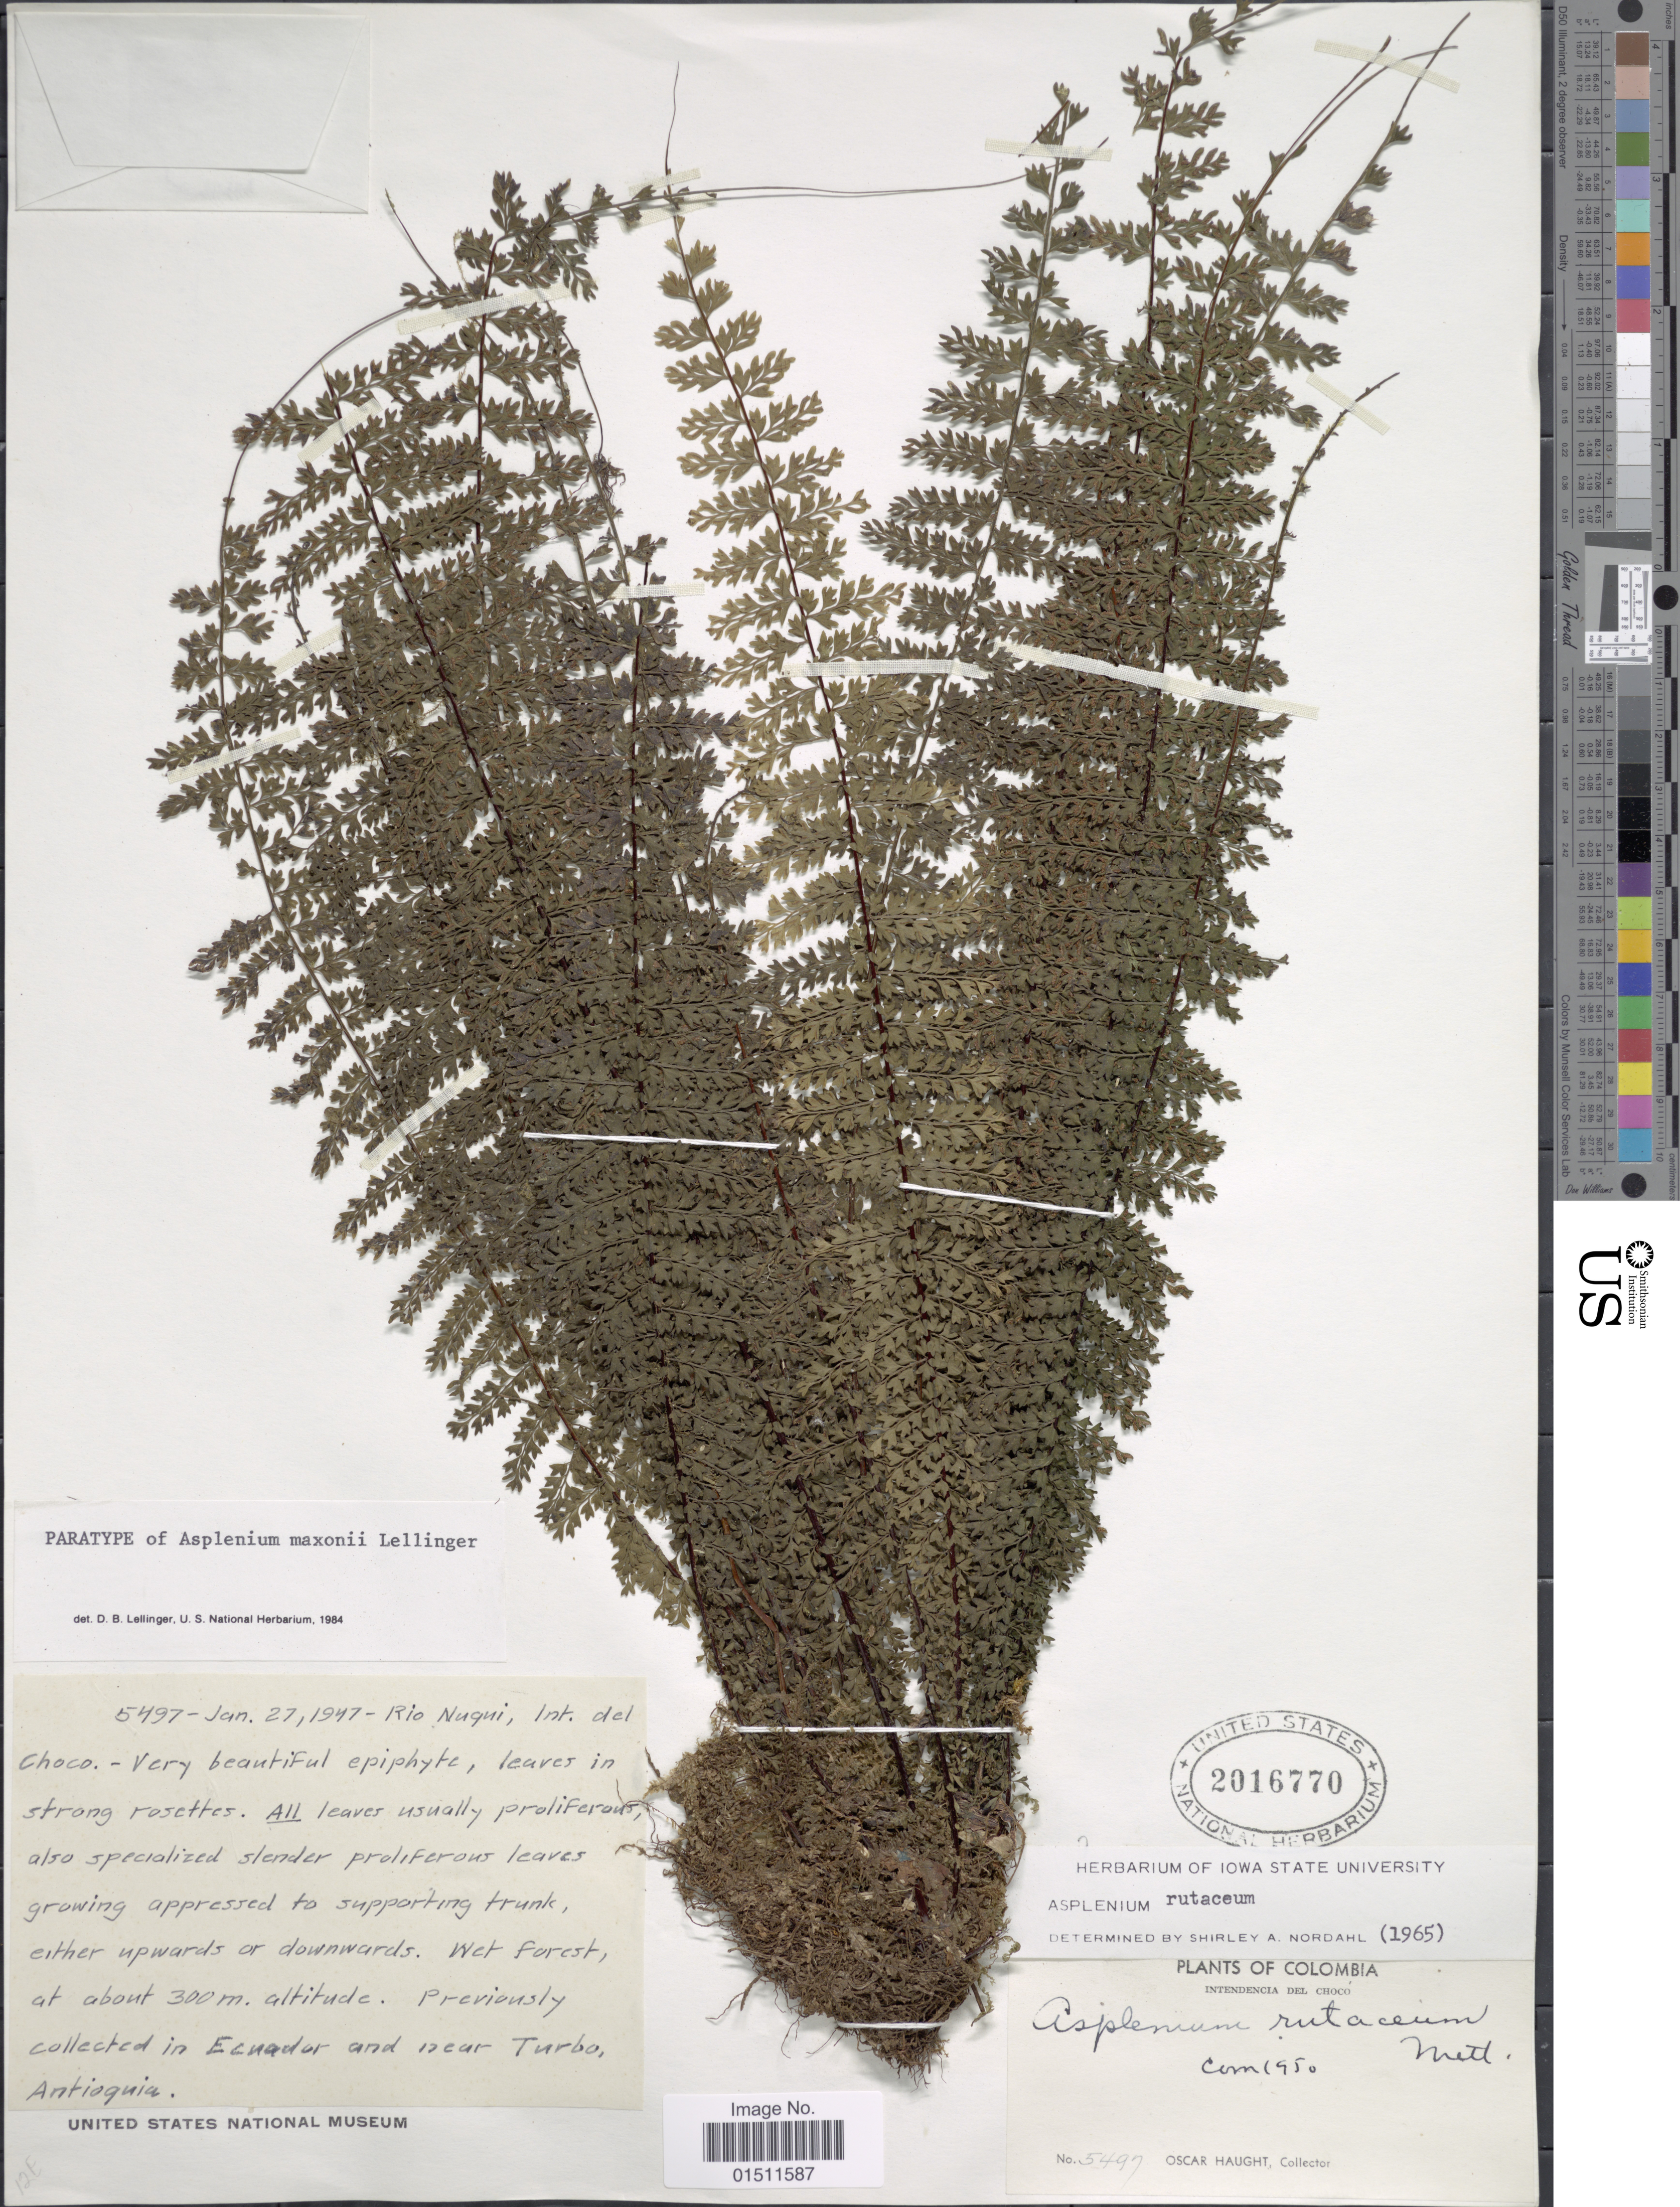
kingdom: Plantae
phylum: Tracheophyta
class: Polypodiopsida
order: Polypodiales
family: Aspleniaceae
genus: Asplenium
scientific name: Asplenium maxonii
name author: Lellinger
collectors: O. L. Haught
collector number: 5497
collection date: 1947-01-27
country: Colombia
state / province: Chocó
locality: Intendencia del Choco, Rio Nugui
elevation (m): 300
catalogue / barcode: US 2016770